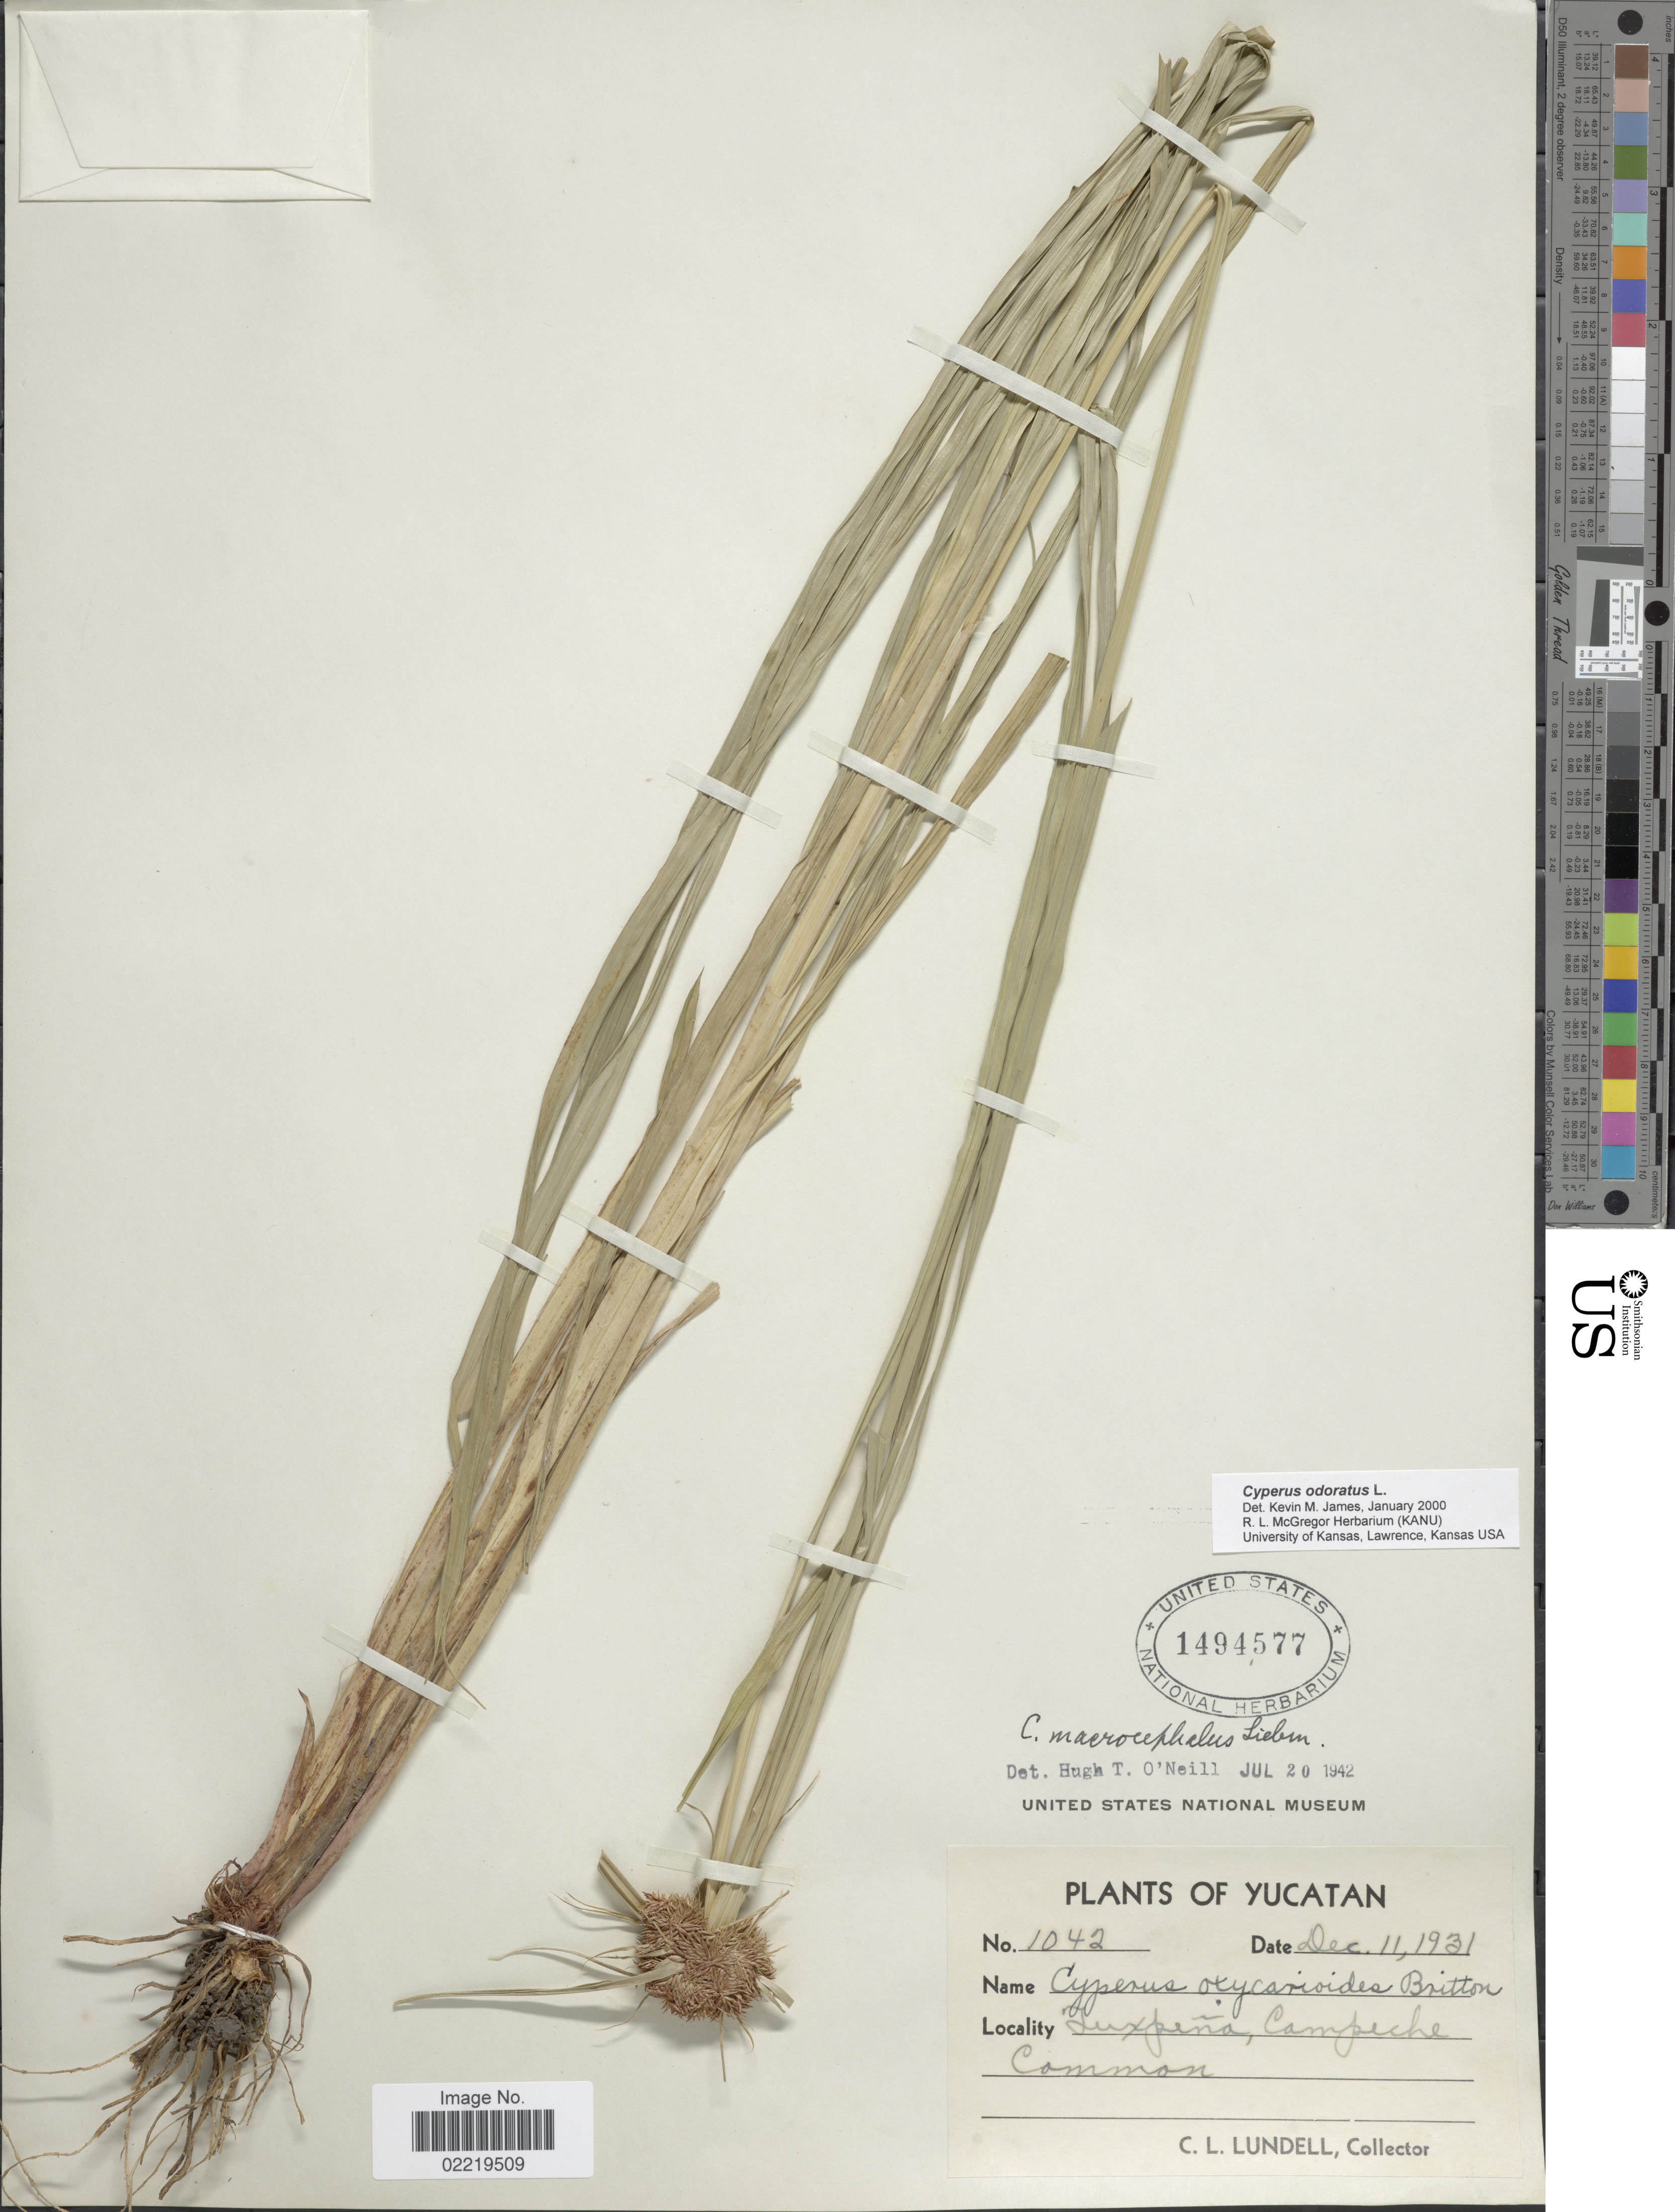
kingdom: Plantae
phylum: Tracheophyta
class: Liliopsida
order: Poales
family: Cyperaceae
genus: Cyperus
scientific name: Cyperus odoratus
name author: L.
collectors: C. L. Lundell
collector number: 1042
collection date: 1931-12-11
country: Mexico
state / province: Campeche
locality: Yucatan, Tuxpena, Campeche, common.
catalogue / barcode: US 1494577